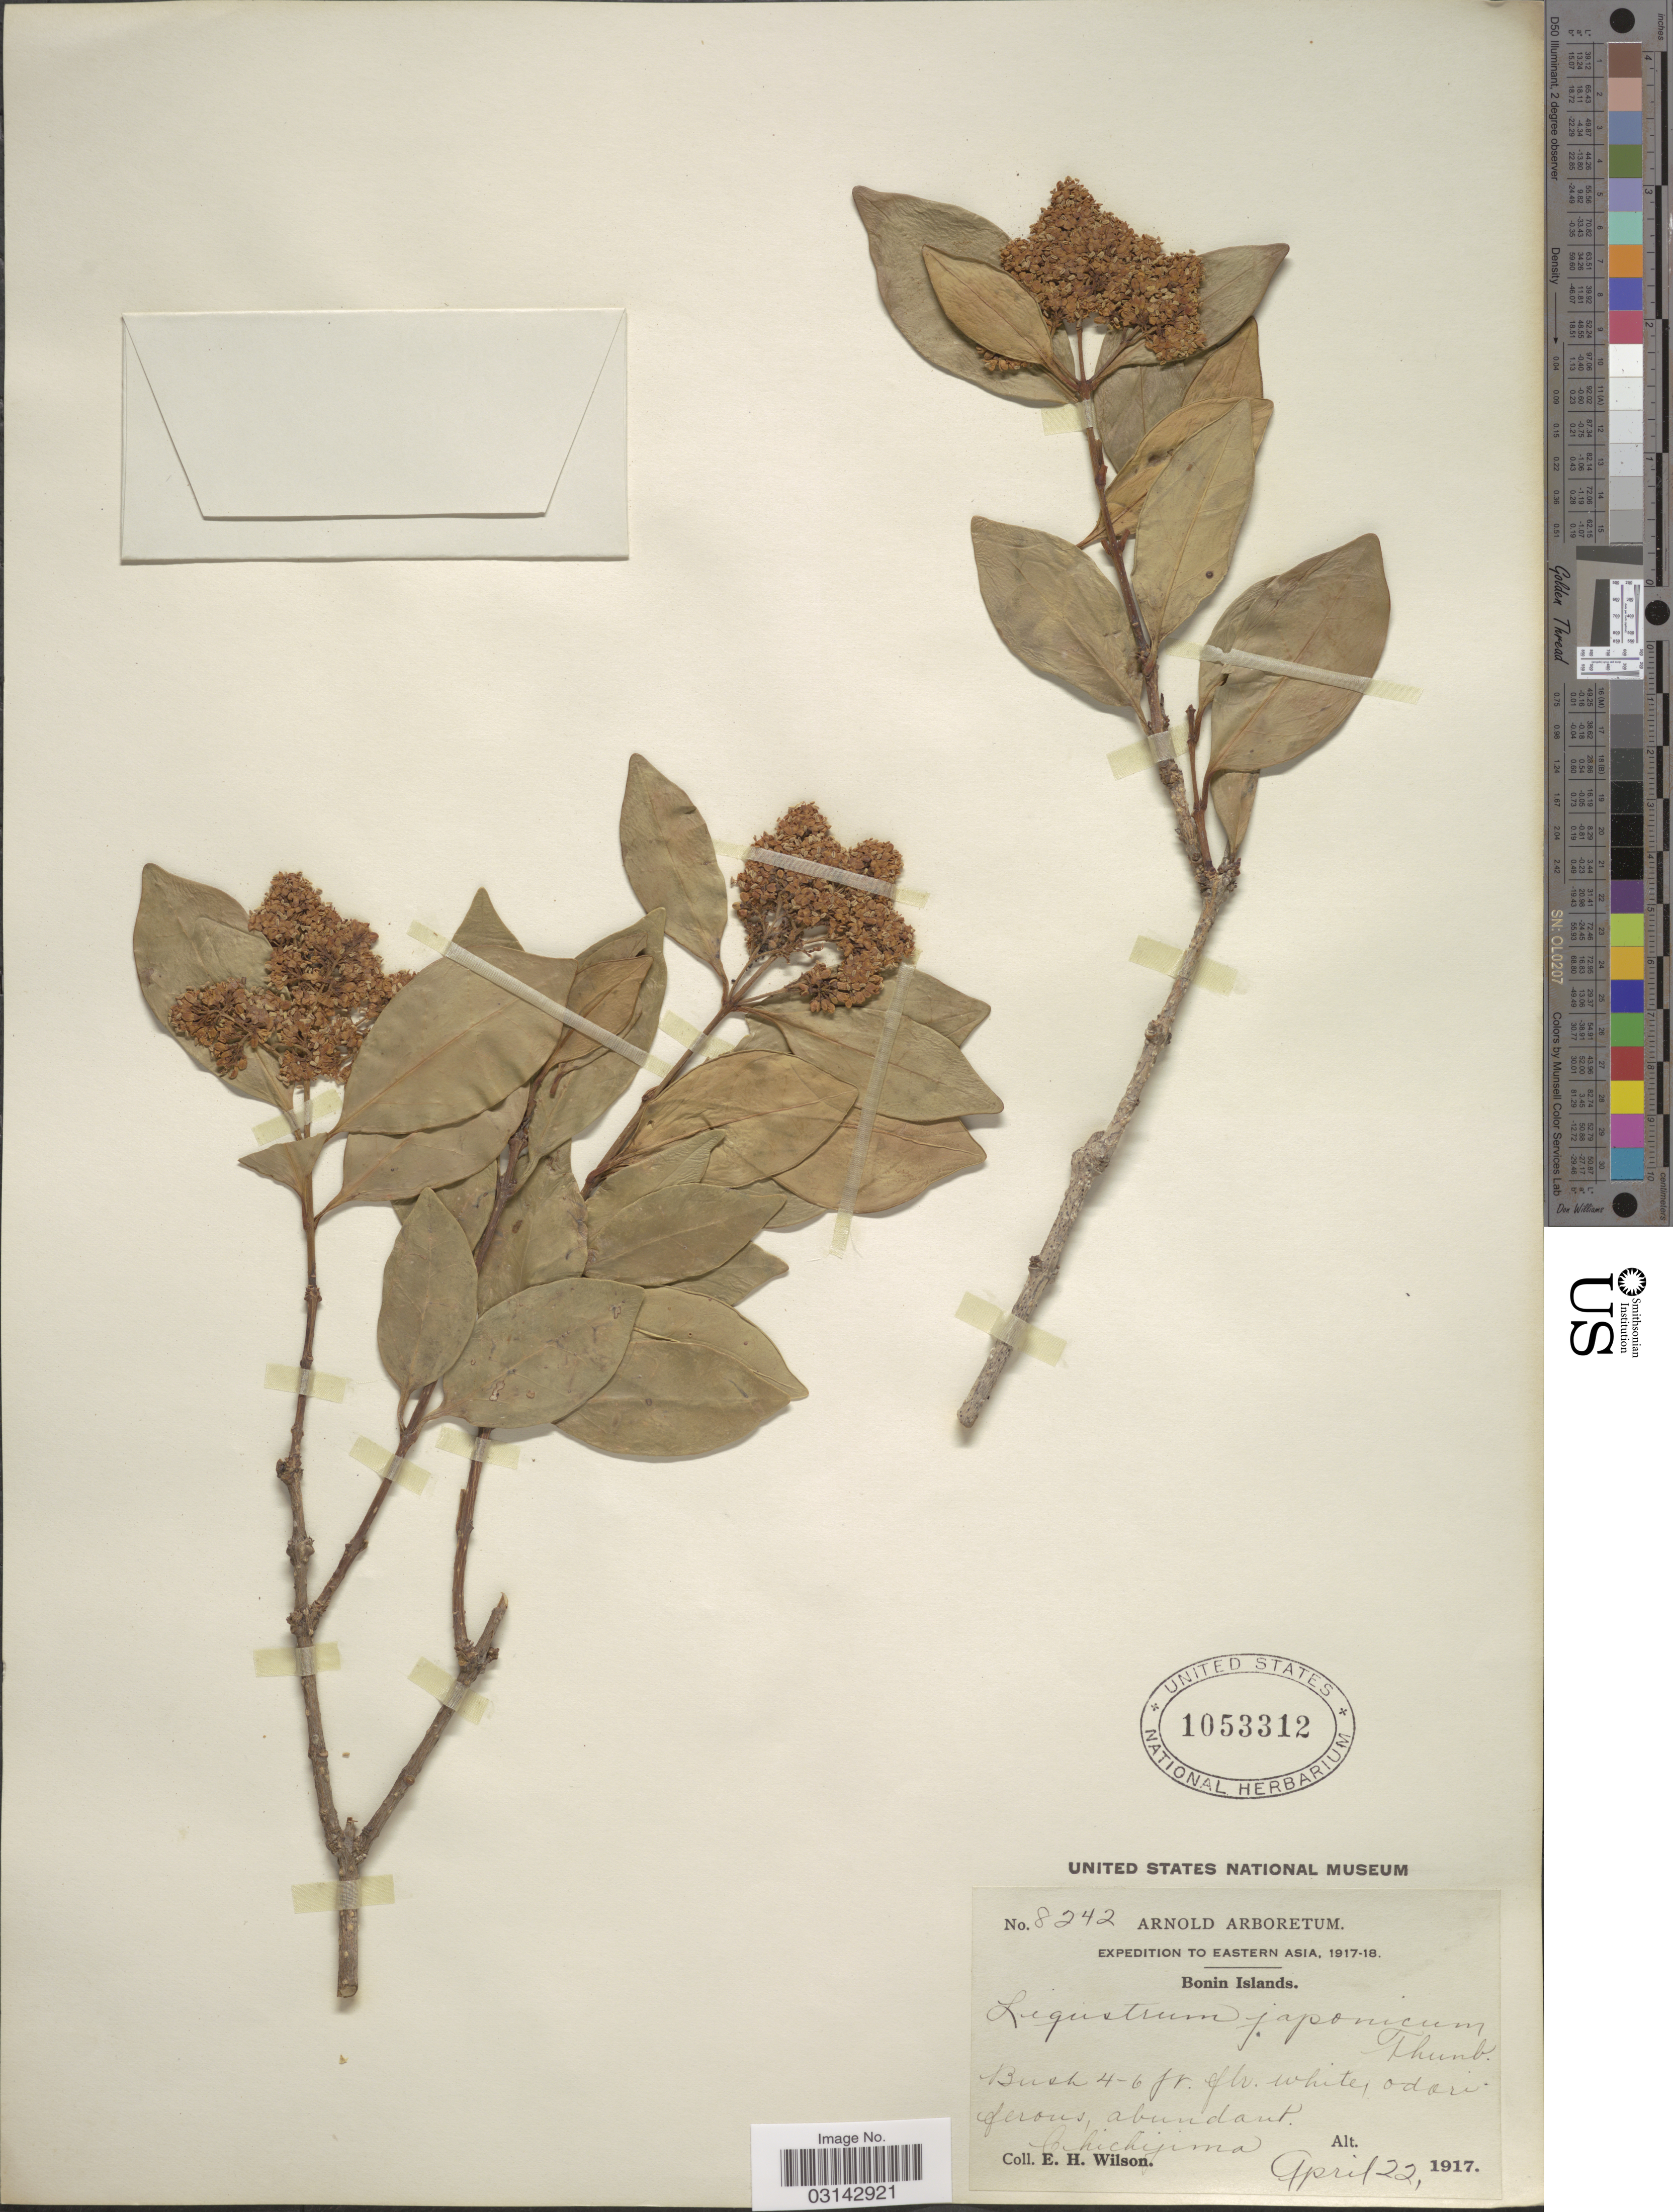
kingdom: Plantae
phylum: Tracheophyta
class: Magnoliopsida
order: Lamiales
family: Oleaceae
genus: Ligustrum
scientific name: Ligustrum japonicum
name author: Thunb.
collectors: E. Wilson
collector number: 8242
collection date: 1917-04-22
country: Japan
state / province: Tokyo, Federal City of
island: Bonin Islands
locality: Bonin Islands. Chichijima.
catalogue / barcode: US 1053312